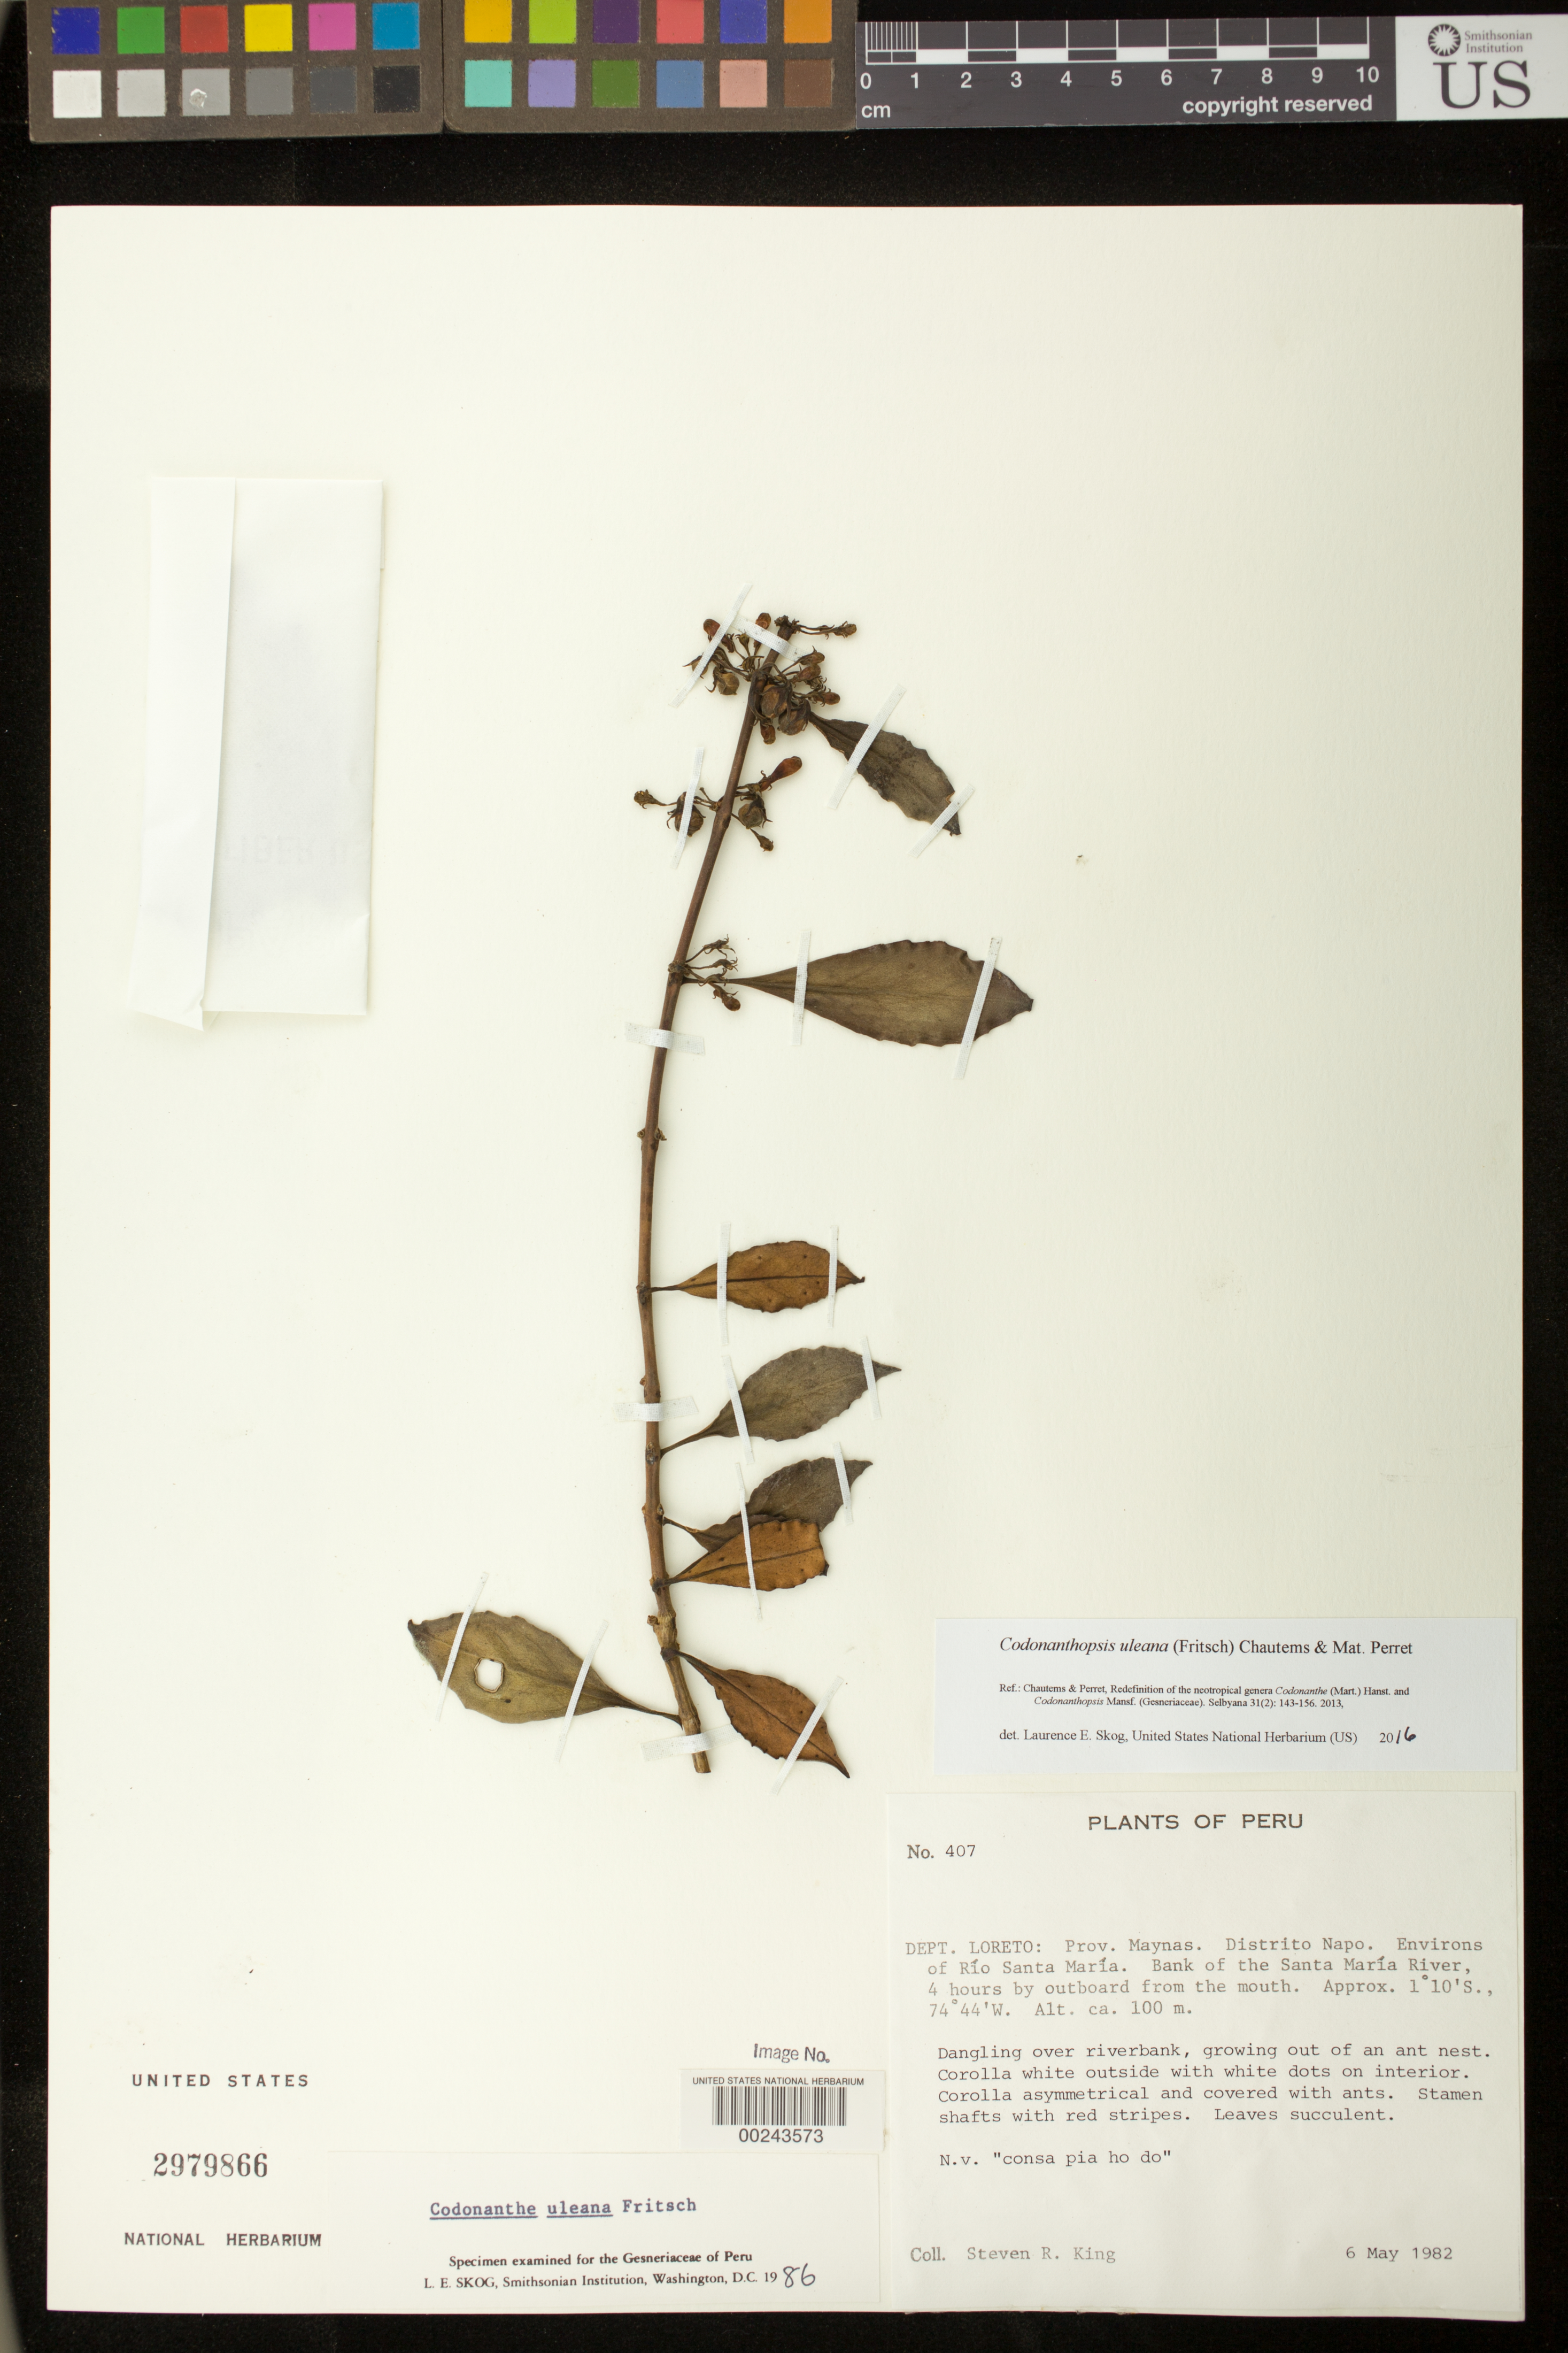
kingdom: Plantae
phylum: Tracheophyta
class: Magnoliopsida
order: Lamiales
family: Gesneriaceae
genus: Codonanthopsis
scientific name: Codonanthopsis uleana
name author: (Fritsch) Chautems & Mat.Perret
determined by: Skog, Laurence E.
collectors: S. R. King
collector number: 407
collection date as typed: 06 May 1982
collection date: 1982-05-06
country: Peru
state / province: Loreto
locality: Prov. Maynas, Dtto. Napo, environs of Rio Santa Maria, bank of the Santa Maria River, 4 hrs by outboard from the mouth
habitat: Dangling over riverbank, growing out of an ant nest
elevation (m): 100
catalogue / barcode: US 2979866